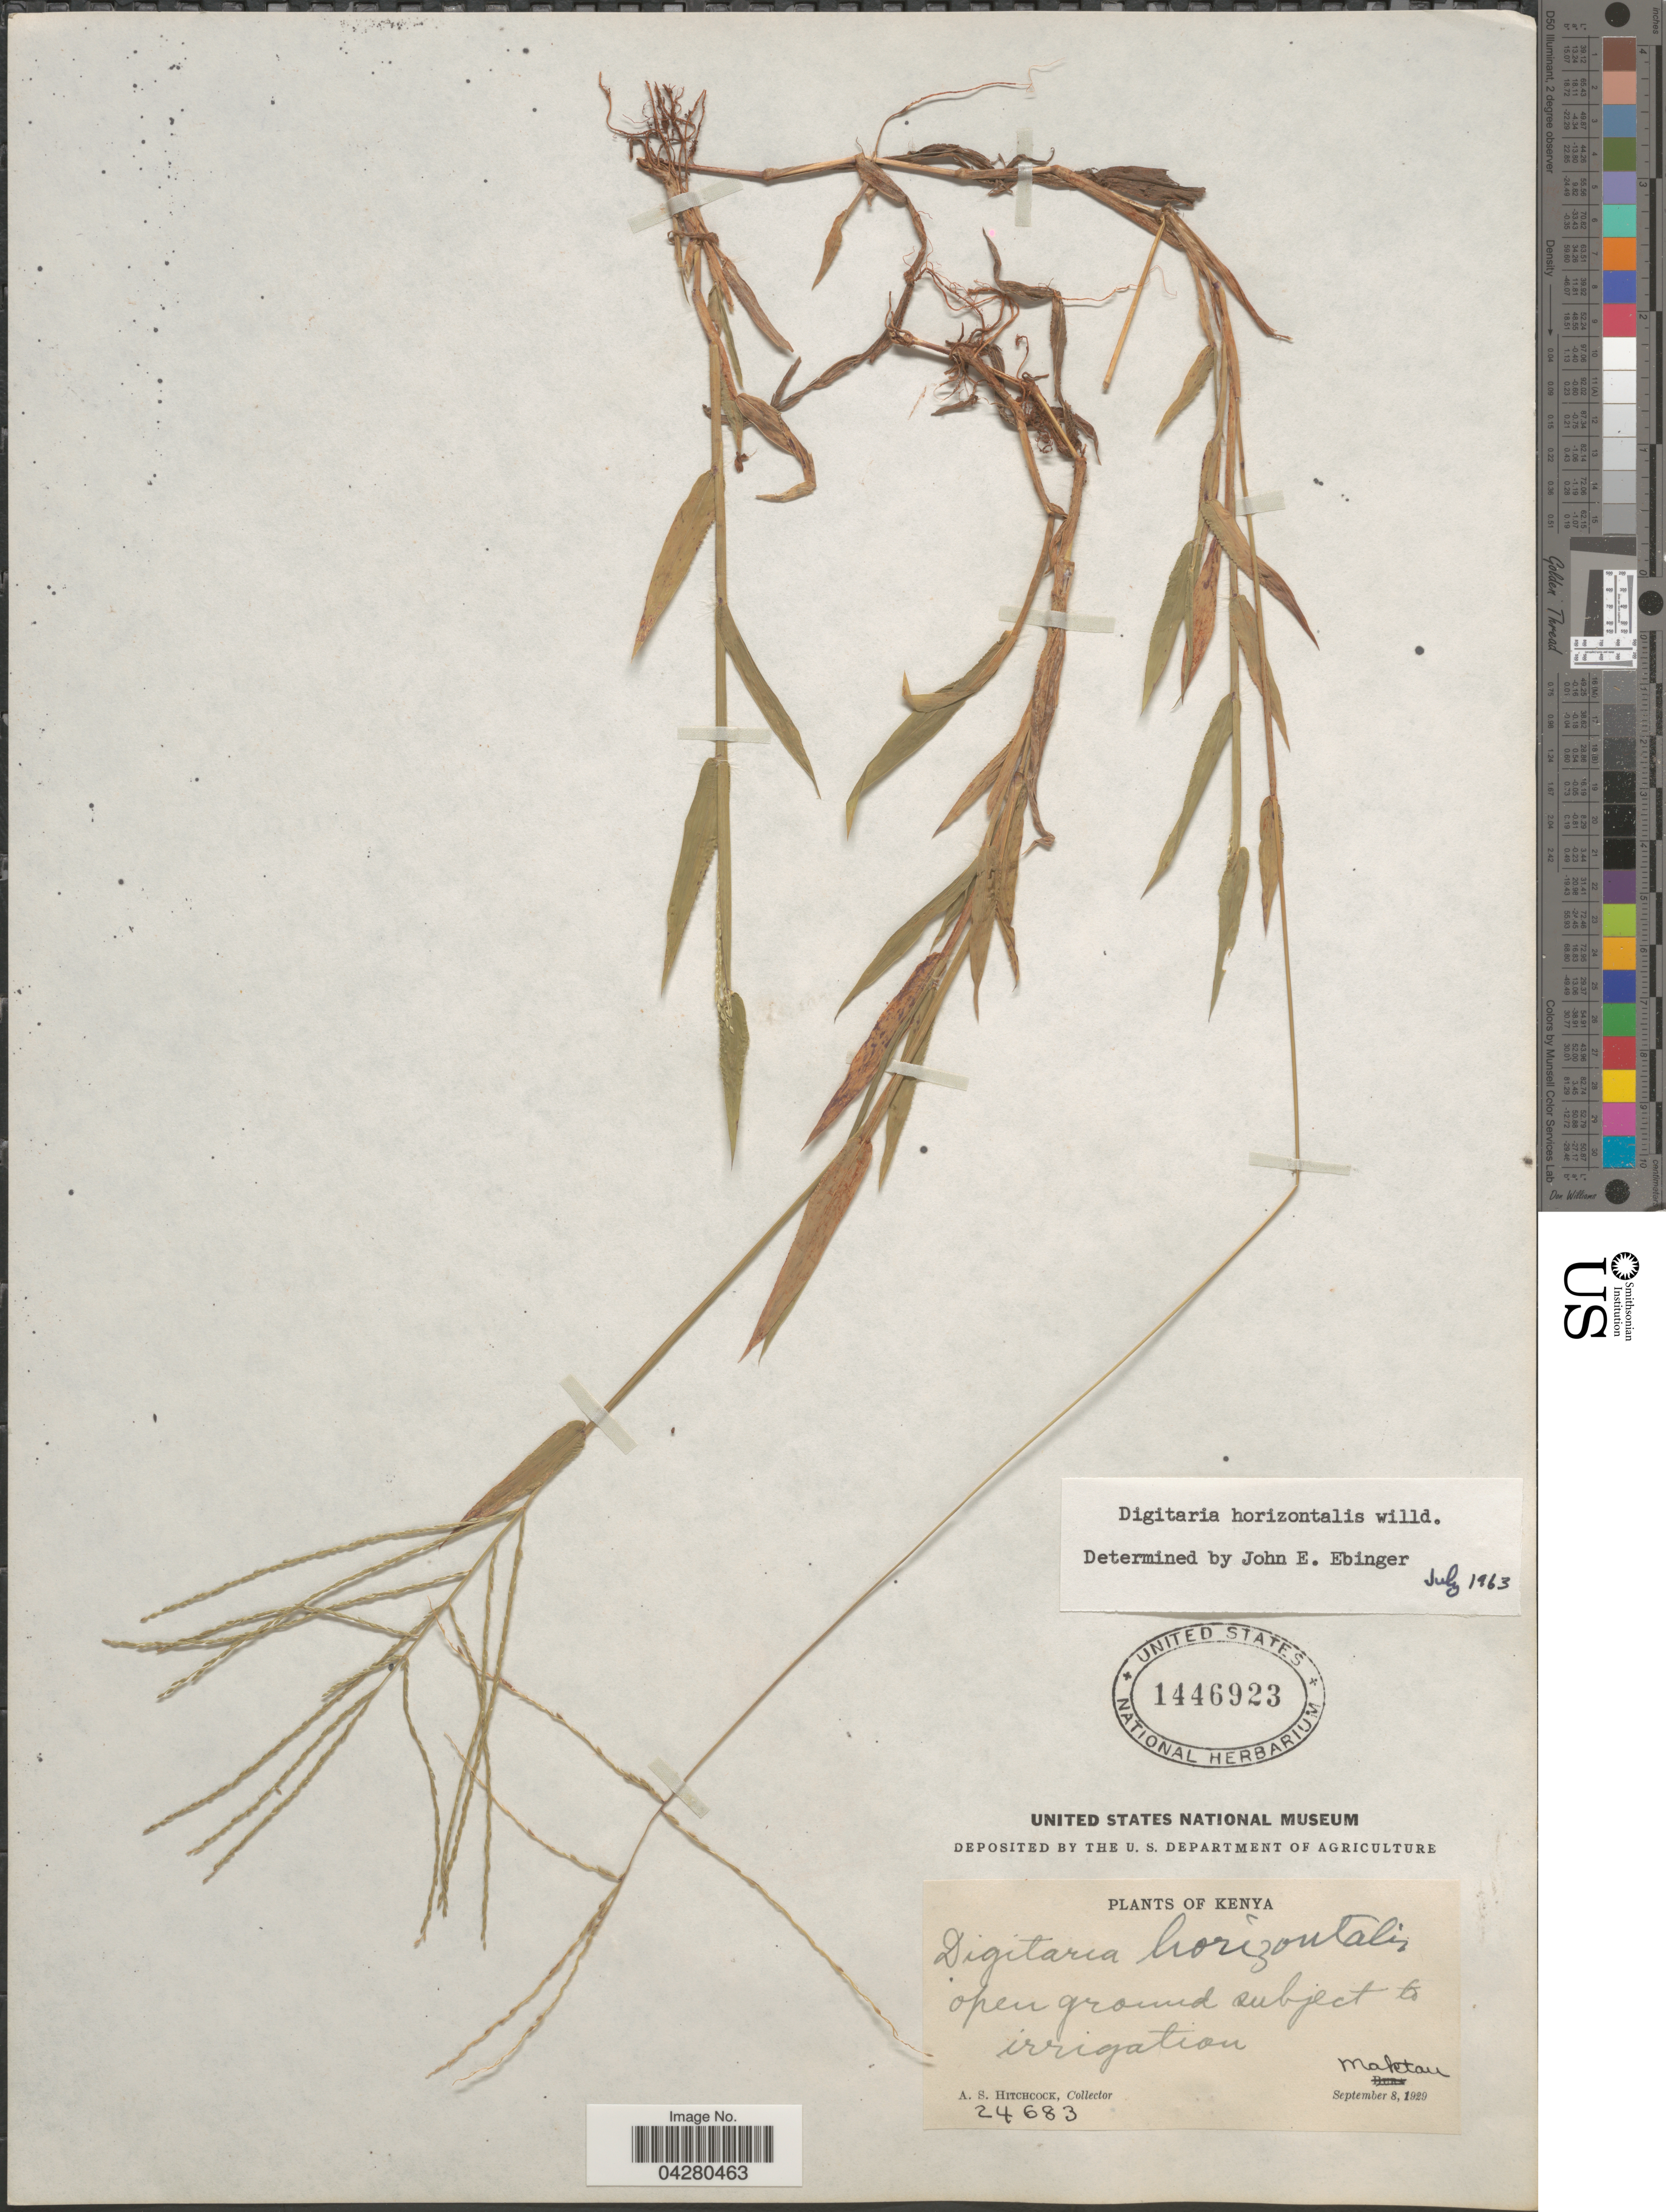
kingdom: Plantae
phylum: Tracheophyta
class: Liliopsida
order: Poales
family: Poaceae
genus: Digitaria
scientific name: Digitaria horizontalis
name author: Willd.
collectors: A. S. Hitchcock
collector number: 24683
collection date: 1929-09-08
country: Kenya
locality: Open ground subject to irrigation. Maktau.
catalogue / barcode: US 1446923